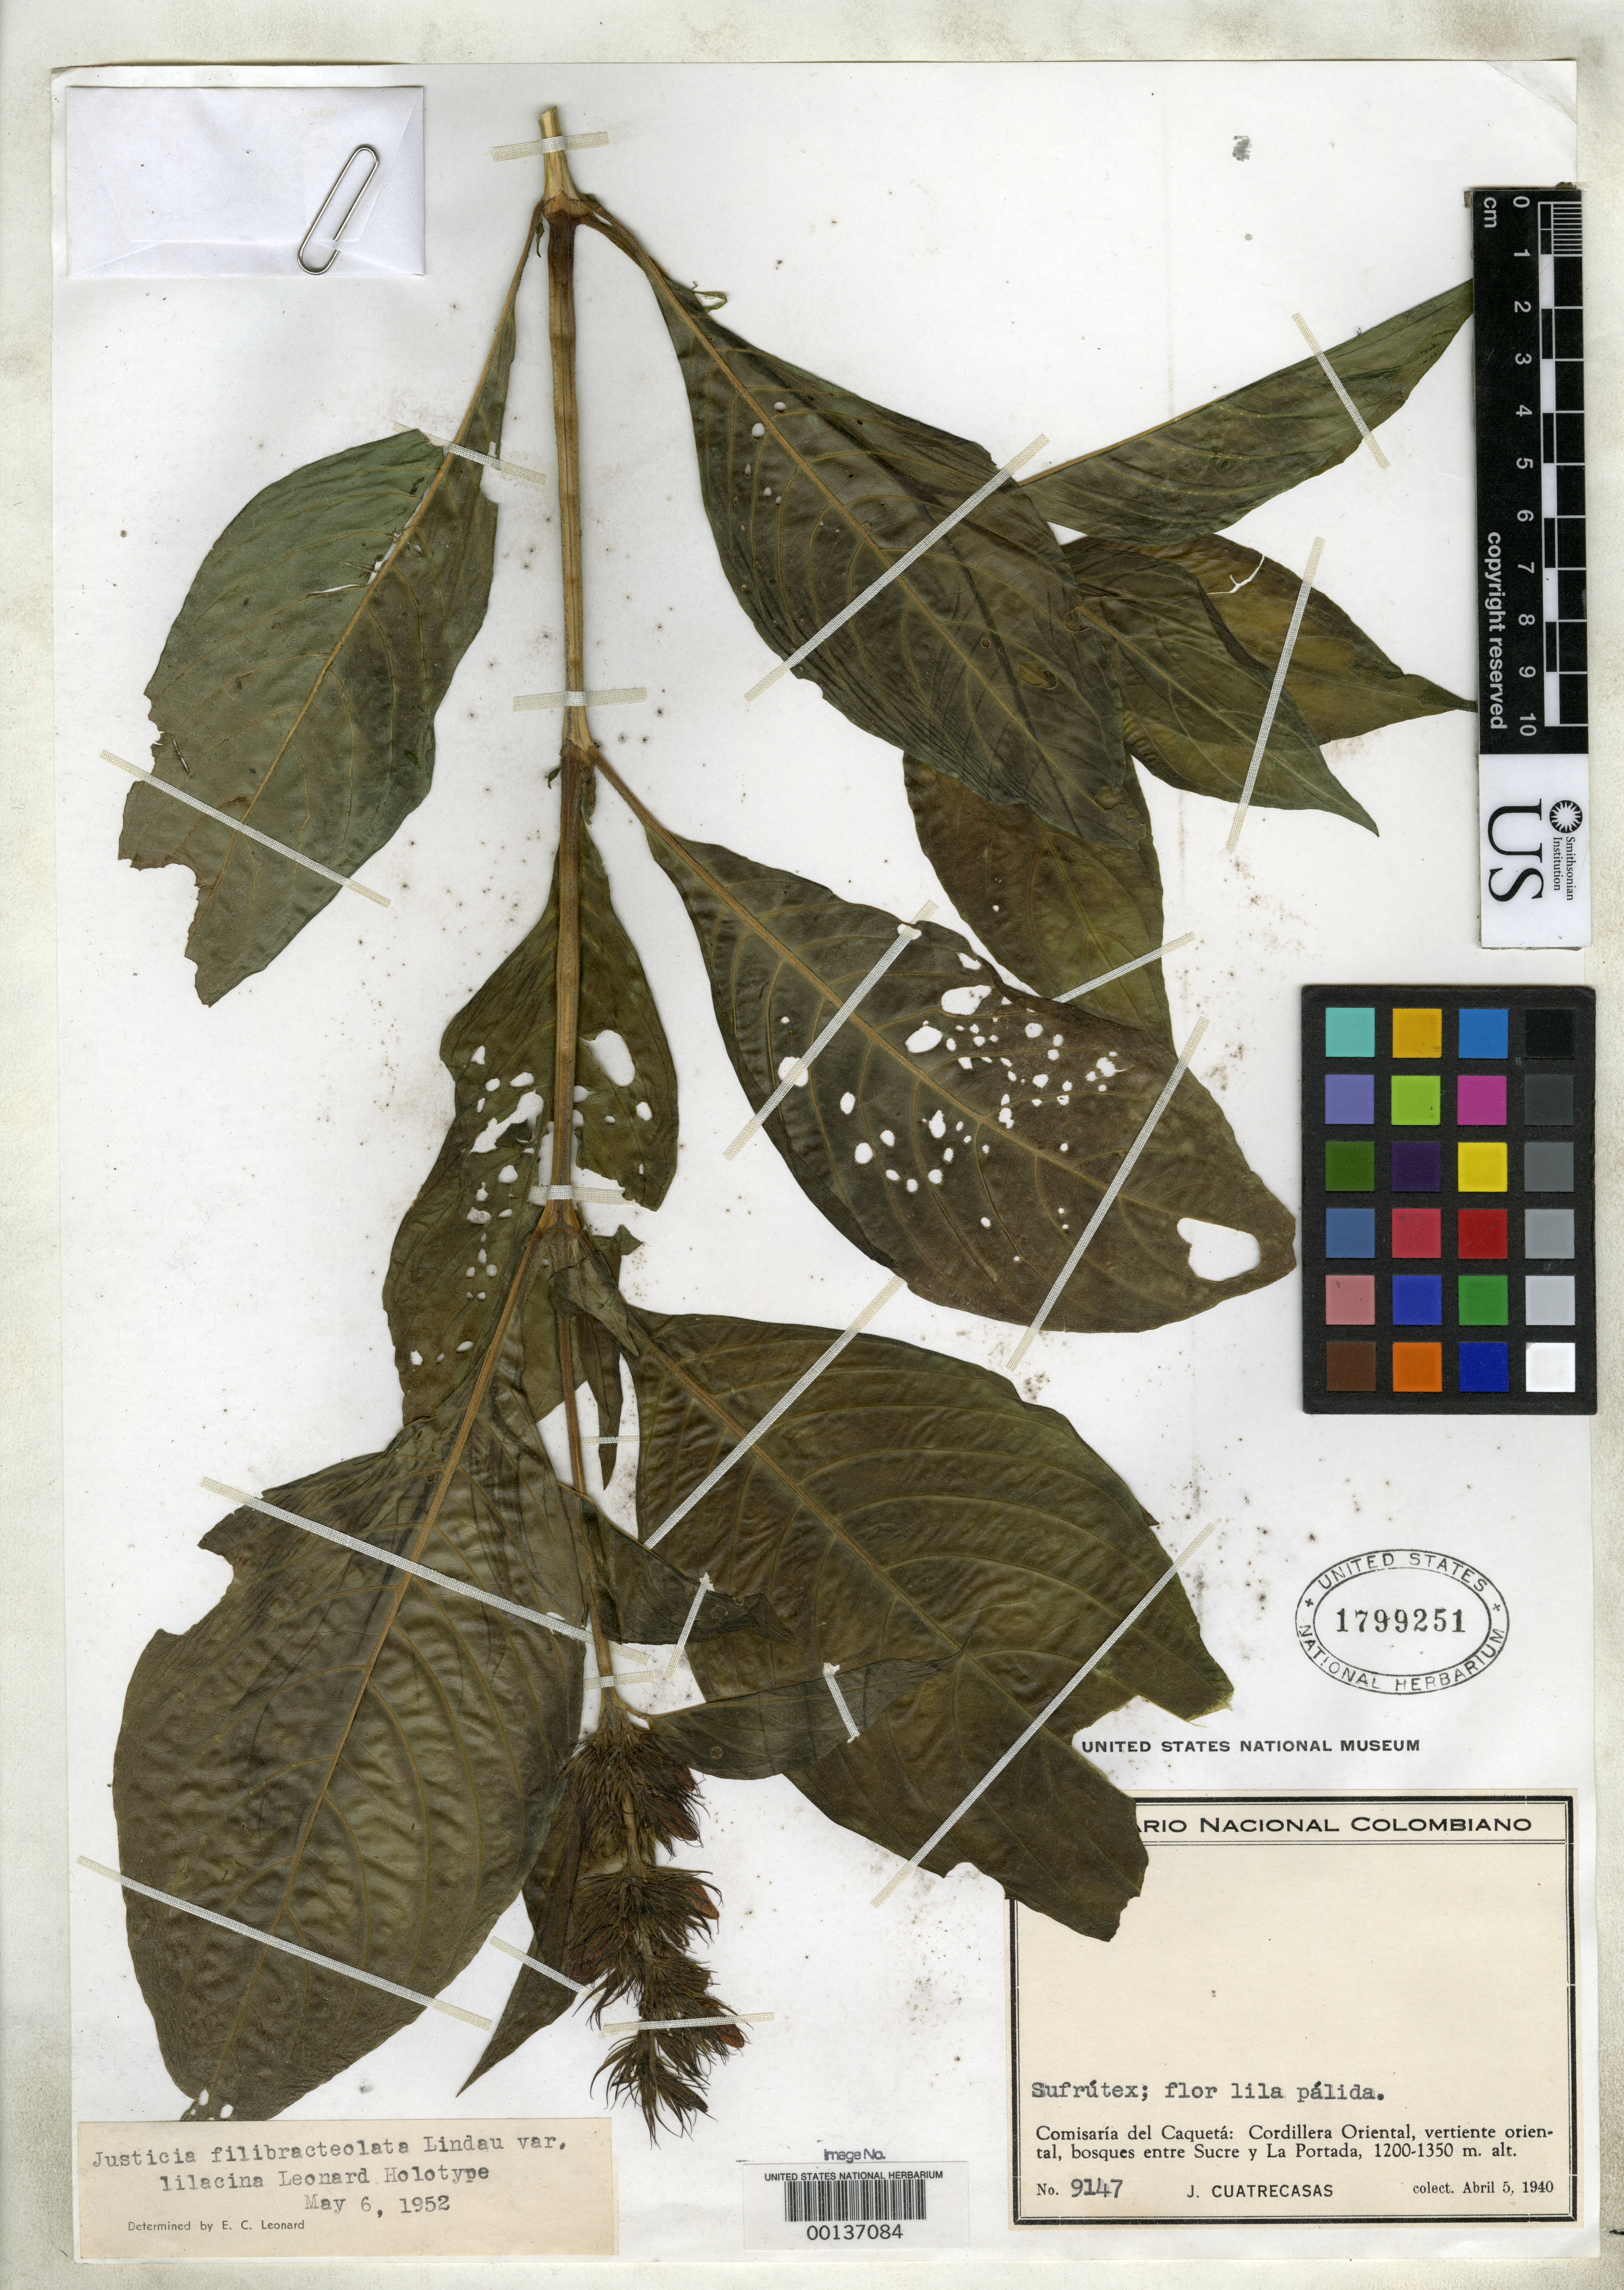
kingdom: Plantae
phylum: Tracheophyta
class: Magnoliopsida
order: Lamiales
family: Acanthaceae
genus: Justicia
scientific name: Justicia filibracteolata var. lilacina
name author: Leonard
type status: Holotype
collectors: J. Cuatrecasas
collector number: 9147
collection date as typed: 05 Apr 1940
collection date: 1940-04-05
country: Colombia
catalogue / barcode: US 1799251